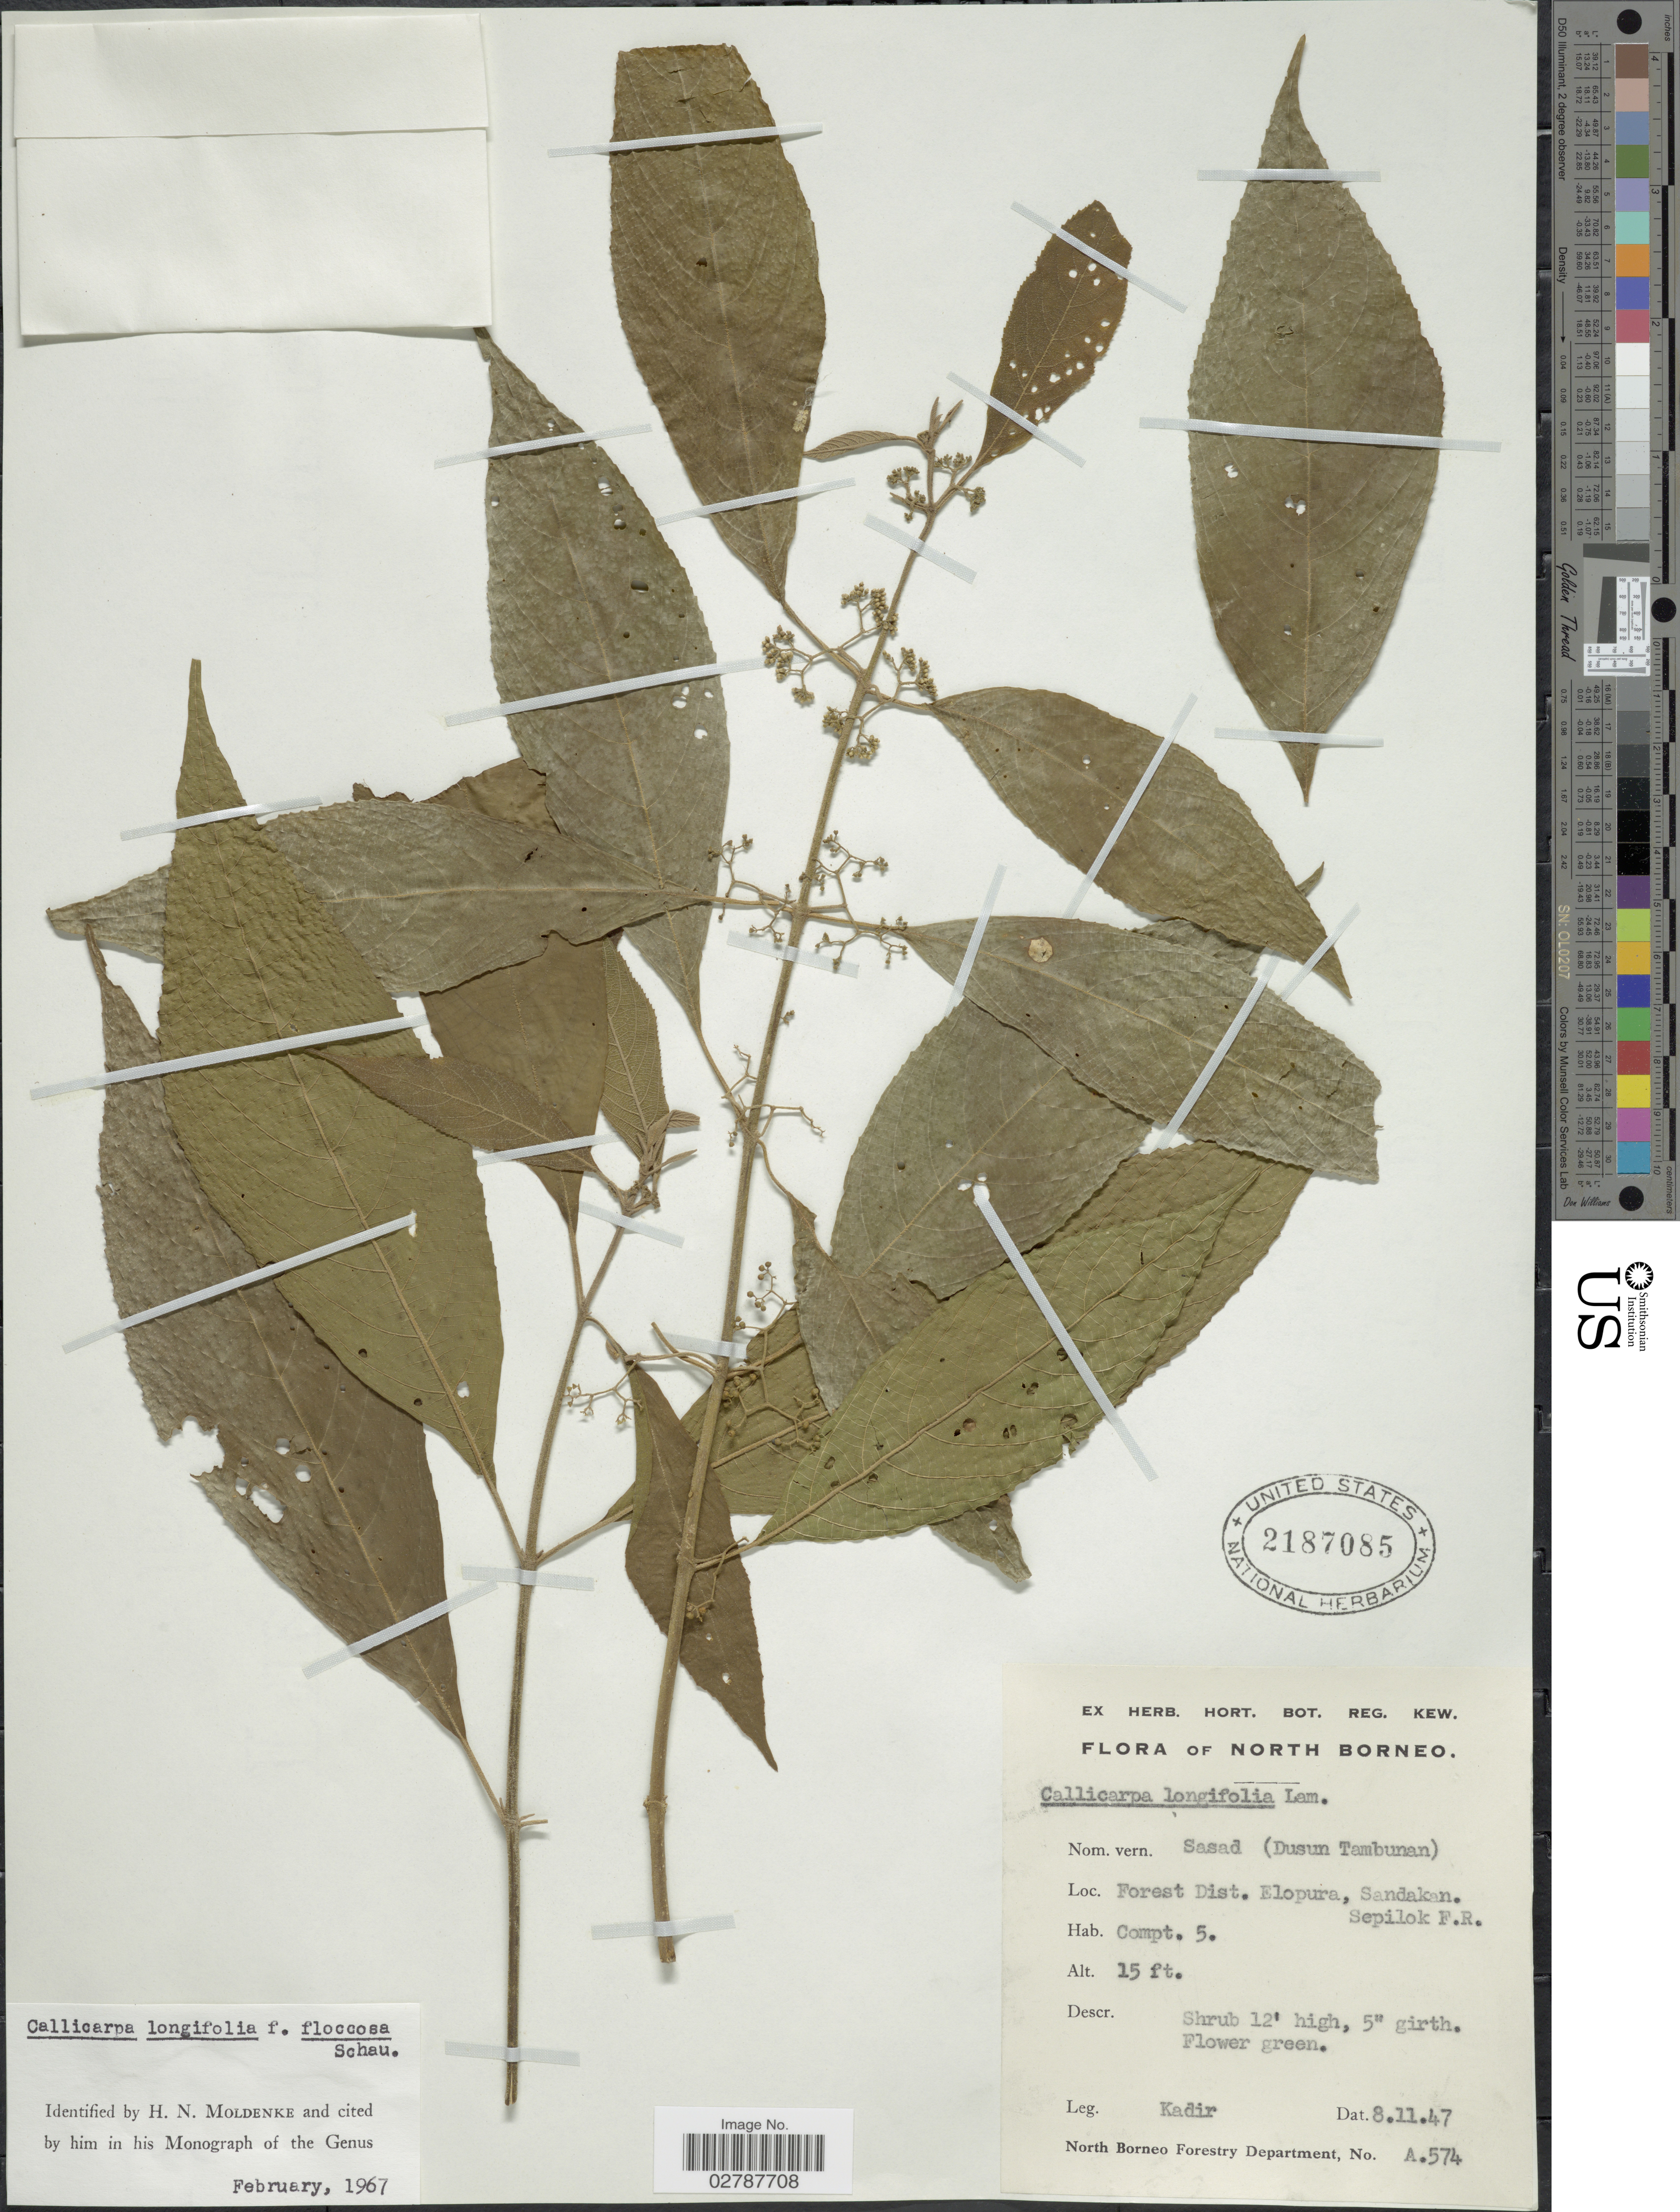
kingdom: Plantae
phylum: Tracheophyta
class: Magnoliopsida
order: Lamiales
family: Lamiaceae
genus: Callicarpa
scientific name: Callicarpa longifolia f. floccosa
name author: Schauer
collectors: -. Kadir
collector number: A574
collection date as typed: Transcribed d/m/y: 8/11/47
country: Malaysia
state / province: Sabah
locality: North Borneo. Forest Dist. Elopura, Sandakan. Sepilok F.R. Compt. 5.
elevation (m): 5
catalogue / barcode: US 2187085